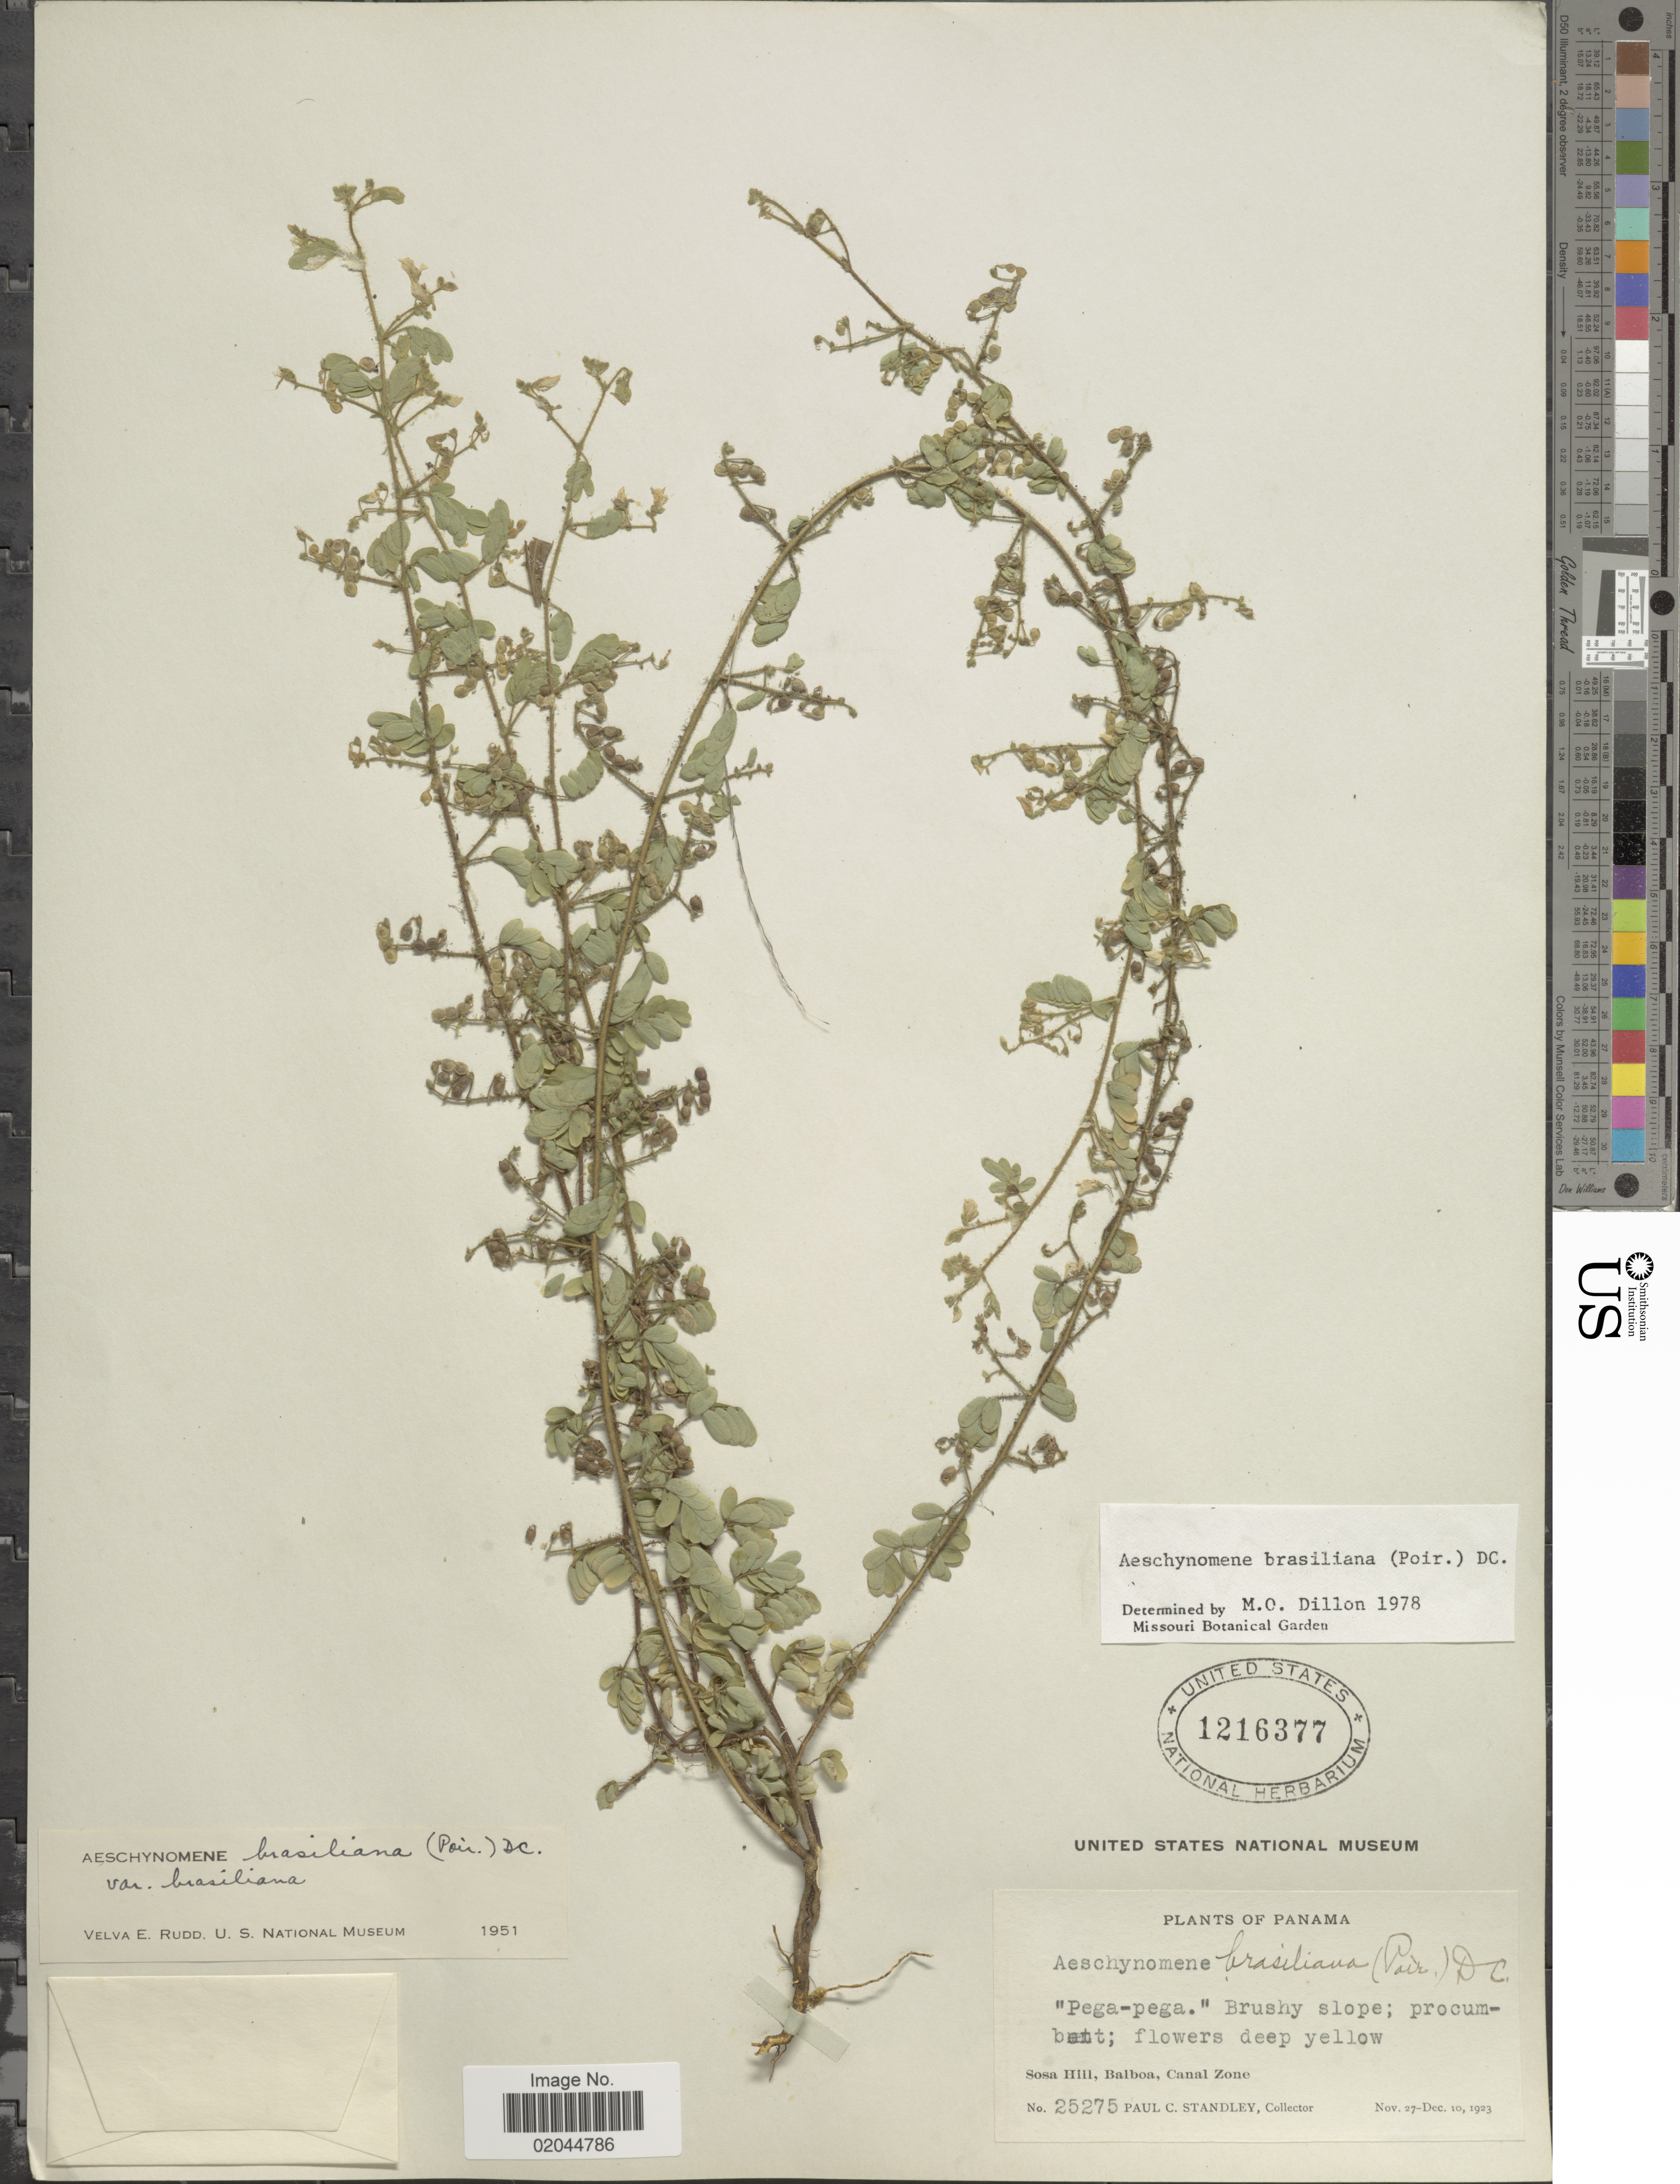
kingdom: Plantae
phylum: Tracheophyta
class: Magnoliopsida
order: Fabales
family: Fabaceae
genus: Aeschynomene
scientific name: Aeschynomene brasiliana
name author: (Poir.) DC.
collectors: P. C. Standley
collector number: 25275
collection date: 1923-11-27/1923-12-10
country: Panama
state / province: Colón / Panamá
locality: Sosa Hill, Balboa, Canal Zone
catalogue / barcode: US 1216377